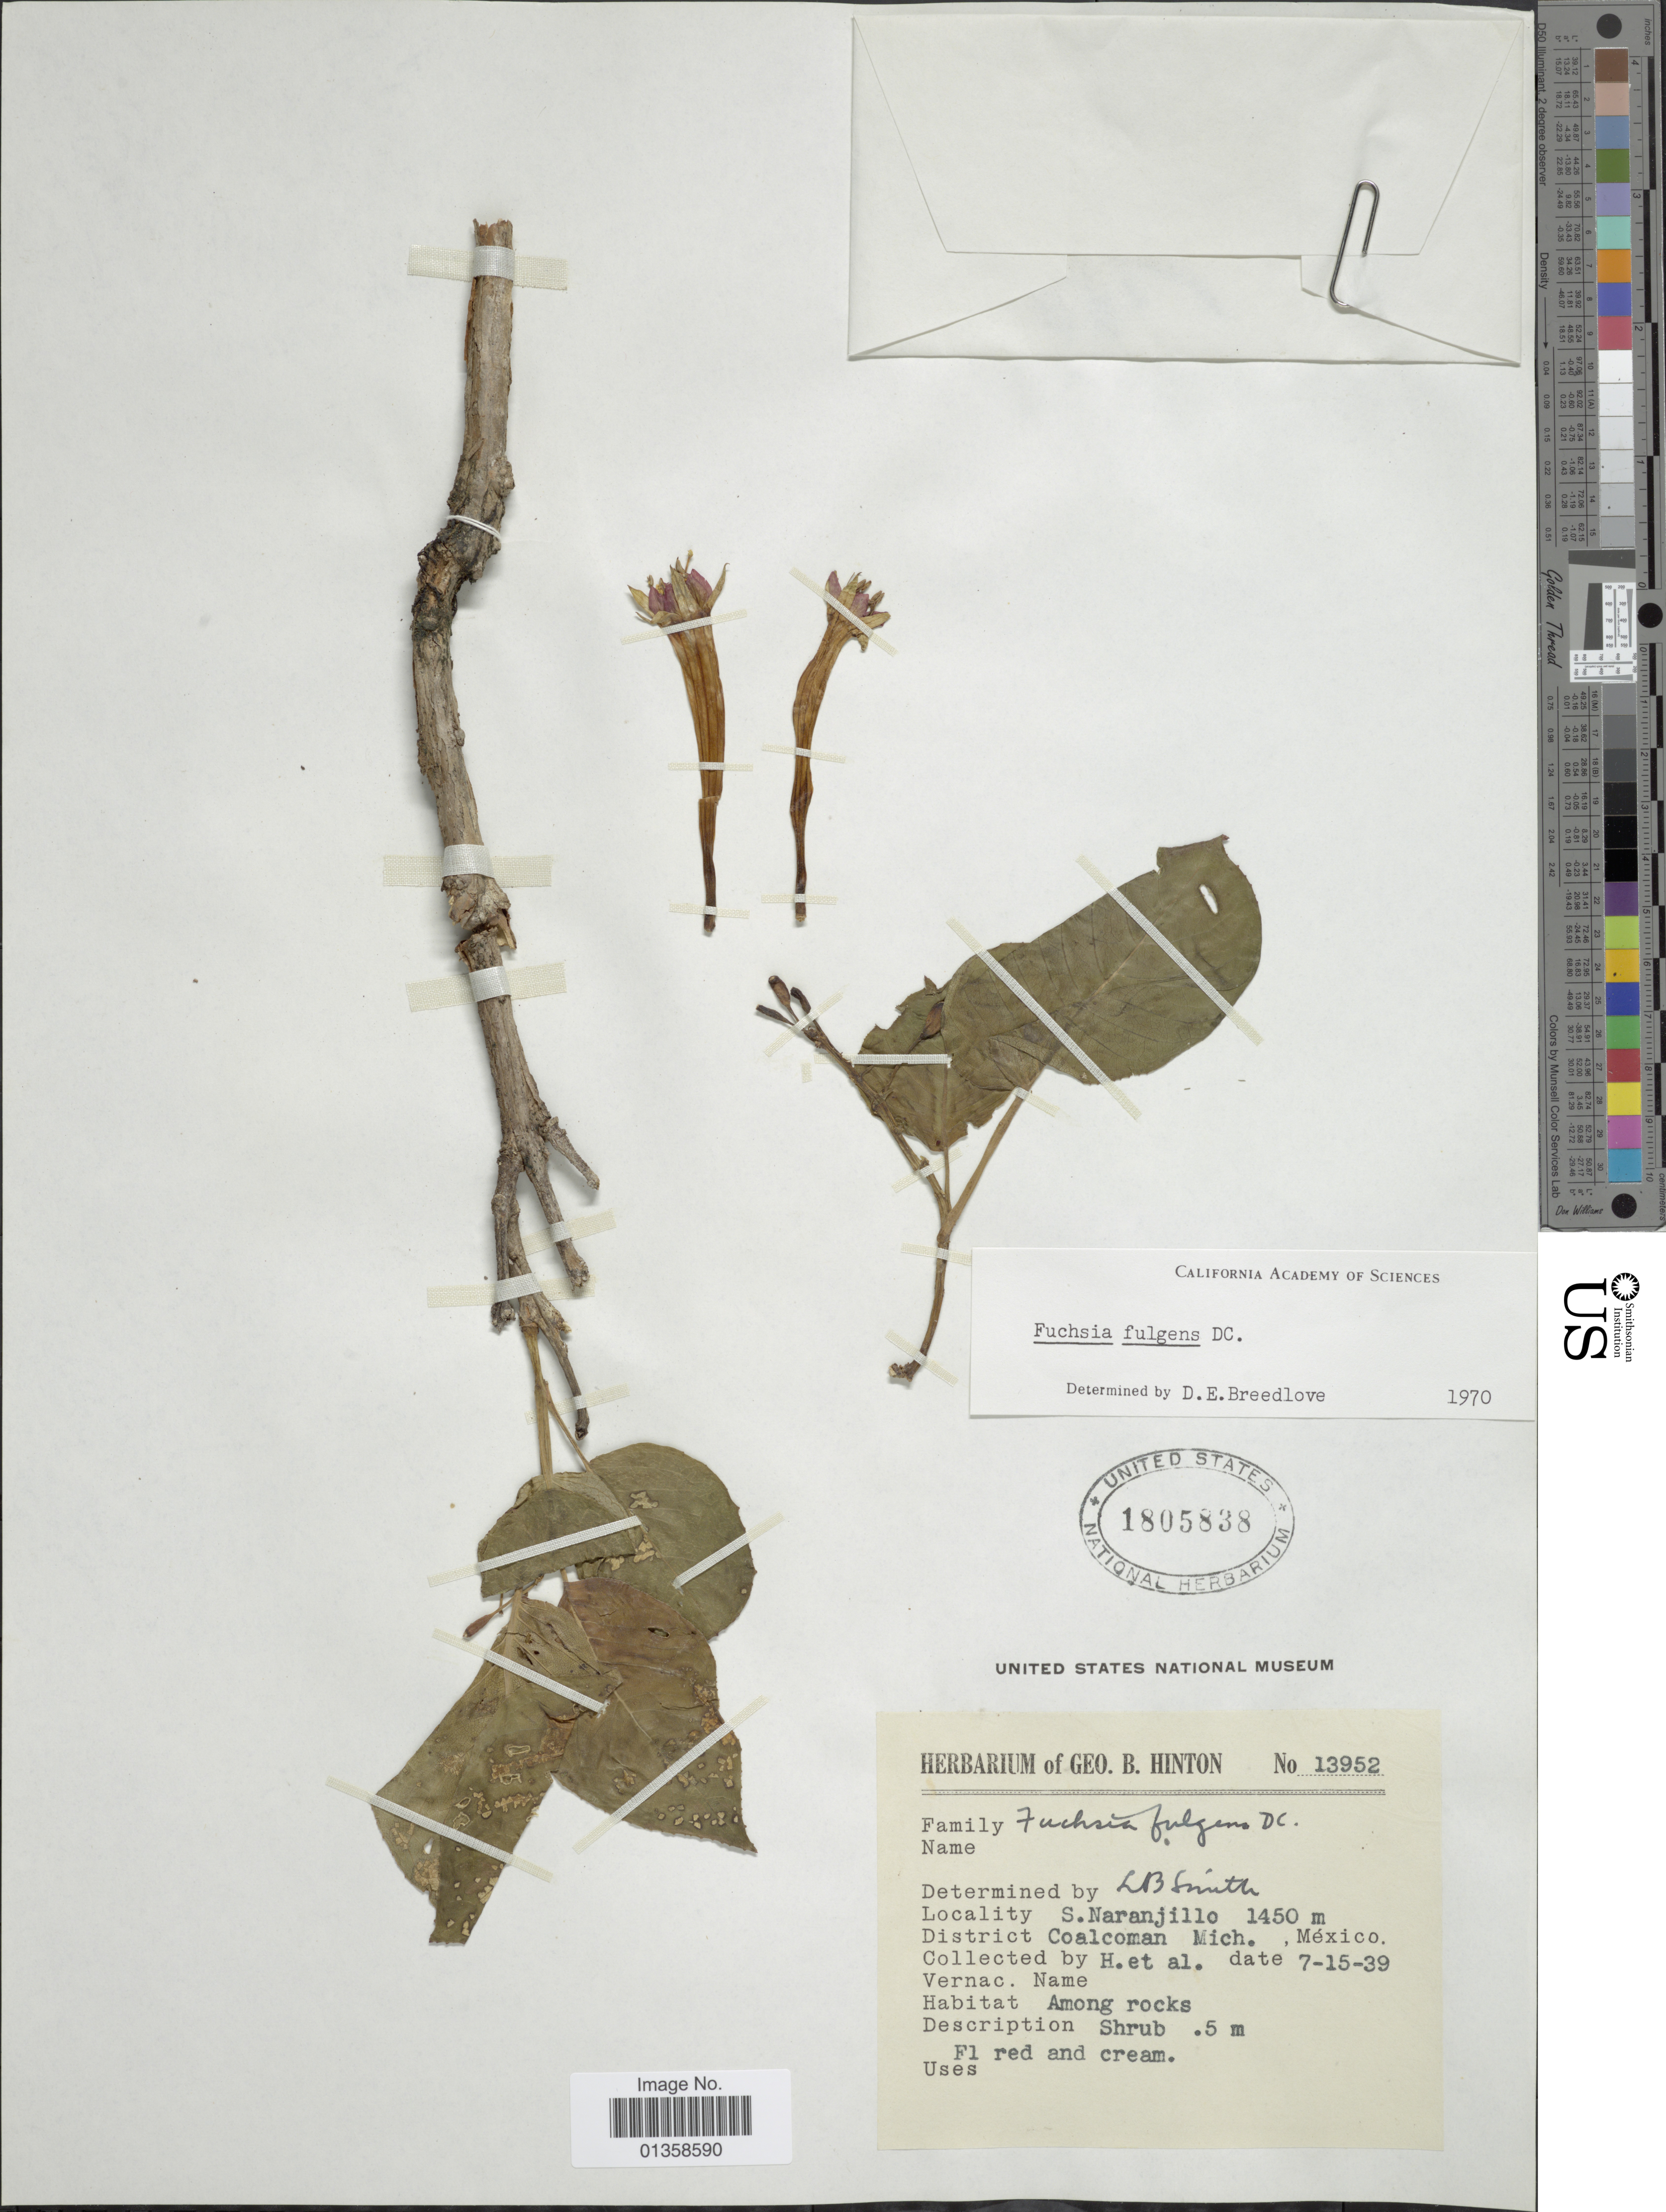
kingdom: Plantae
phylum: Tracheophyta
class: Magnoliopsida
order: Myrtales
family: Onagraceae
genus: Fuchsia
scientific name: Fuchsia fulgens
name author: DC.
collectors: G. B. Hinton & et al.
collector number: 13952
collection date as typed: Transcribed d/m/y: 15/7/39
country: Mexico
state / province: Michoacan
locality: S. Naranjillo, District Coalcoman Mich.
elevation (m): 1450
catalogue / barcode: US 1805838